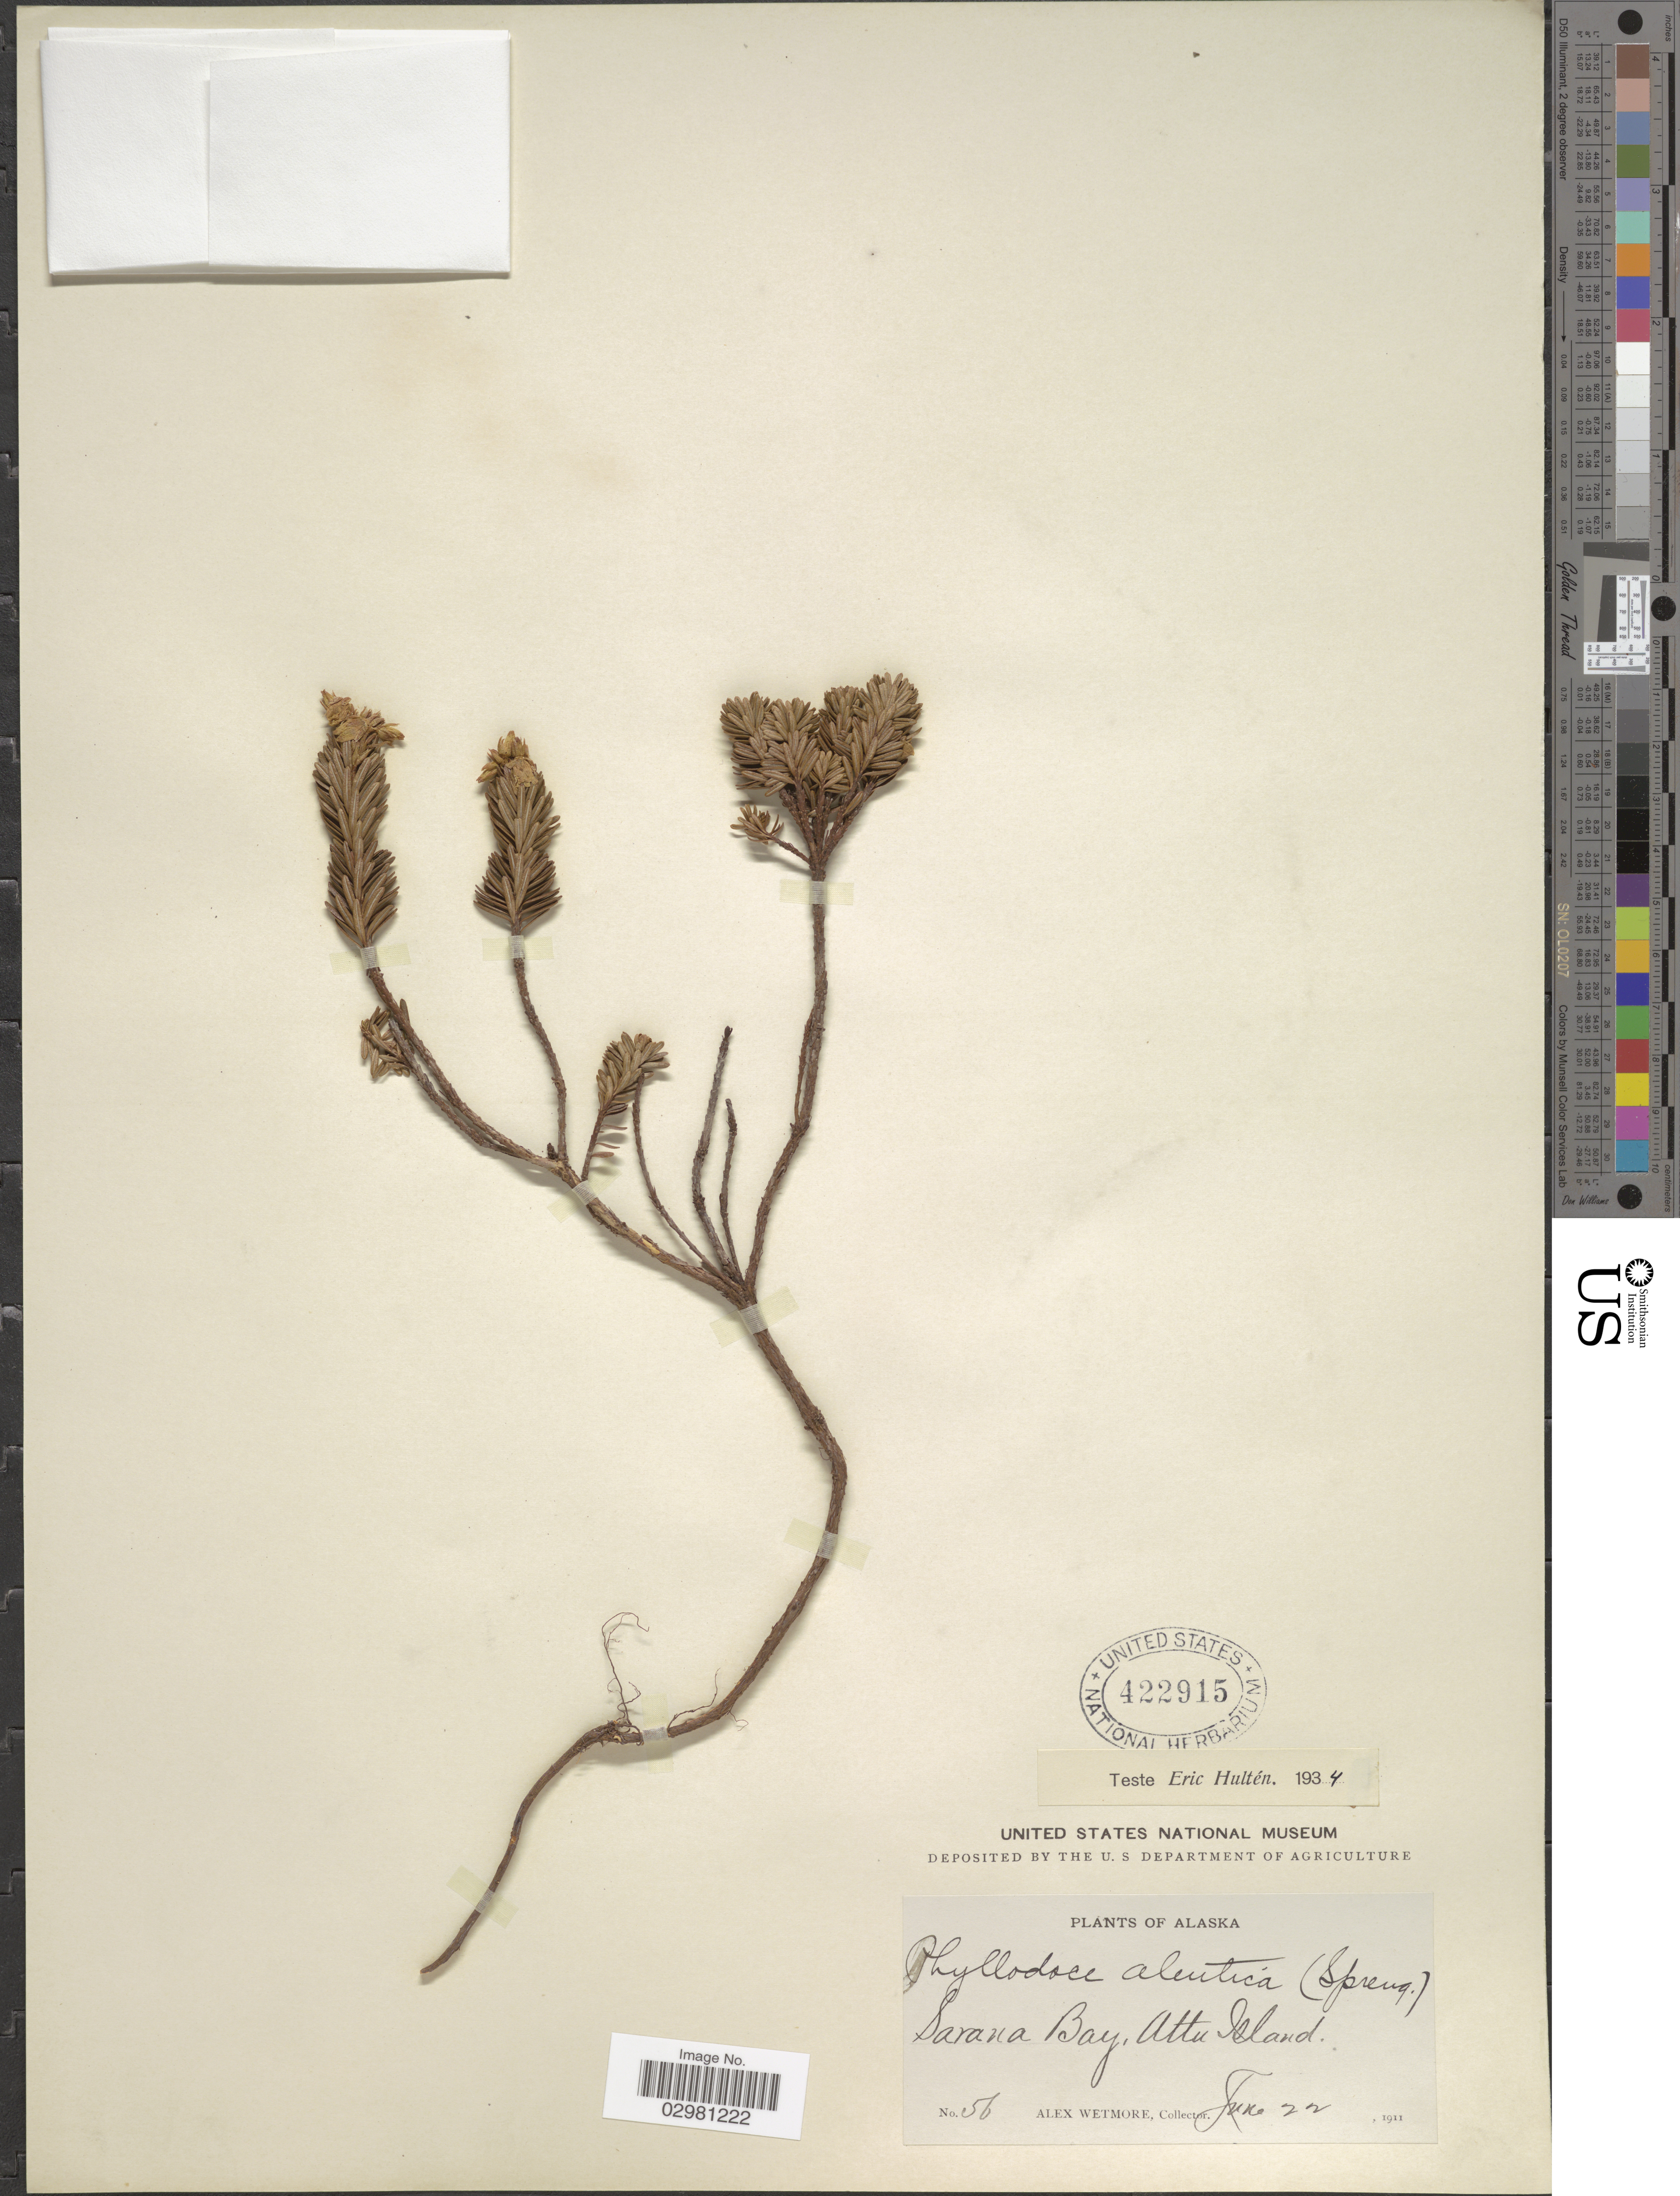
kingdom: Plantae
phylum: Tracheophyta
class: Magnoliopsida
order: Ericales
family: Ericaceae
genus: Phyllodoce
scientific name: Phyllodoce aleutica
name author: (Spreng.) A. Heller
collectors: A. Wetmore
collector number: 56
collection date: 1911-06-22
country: United States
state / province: Alaska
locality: Sarana Bay, Attu Island.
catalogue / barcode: US 422915